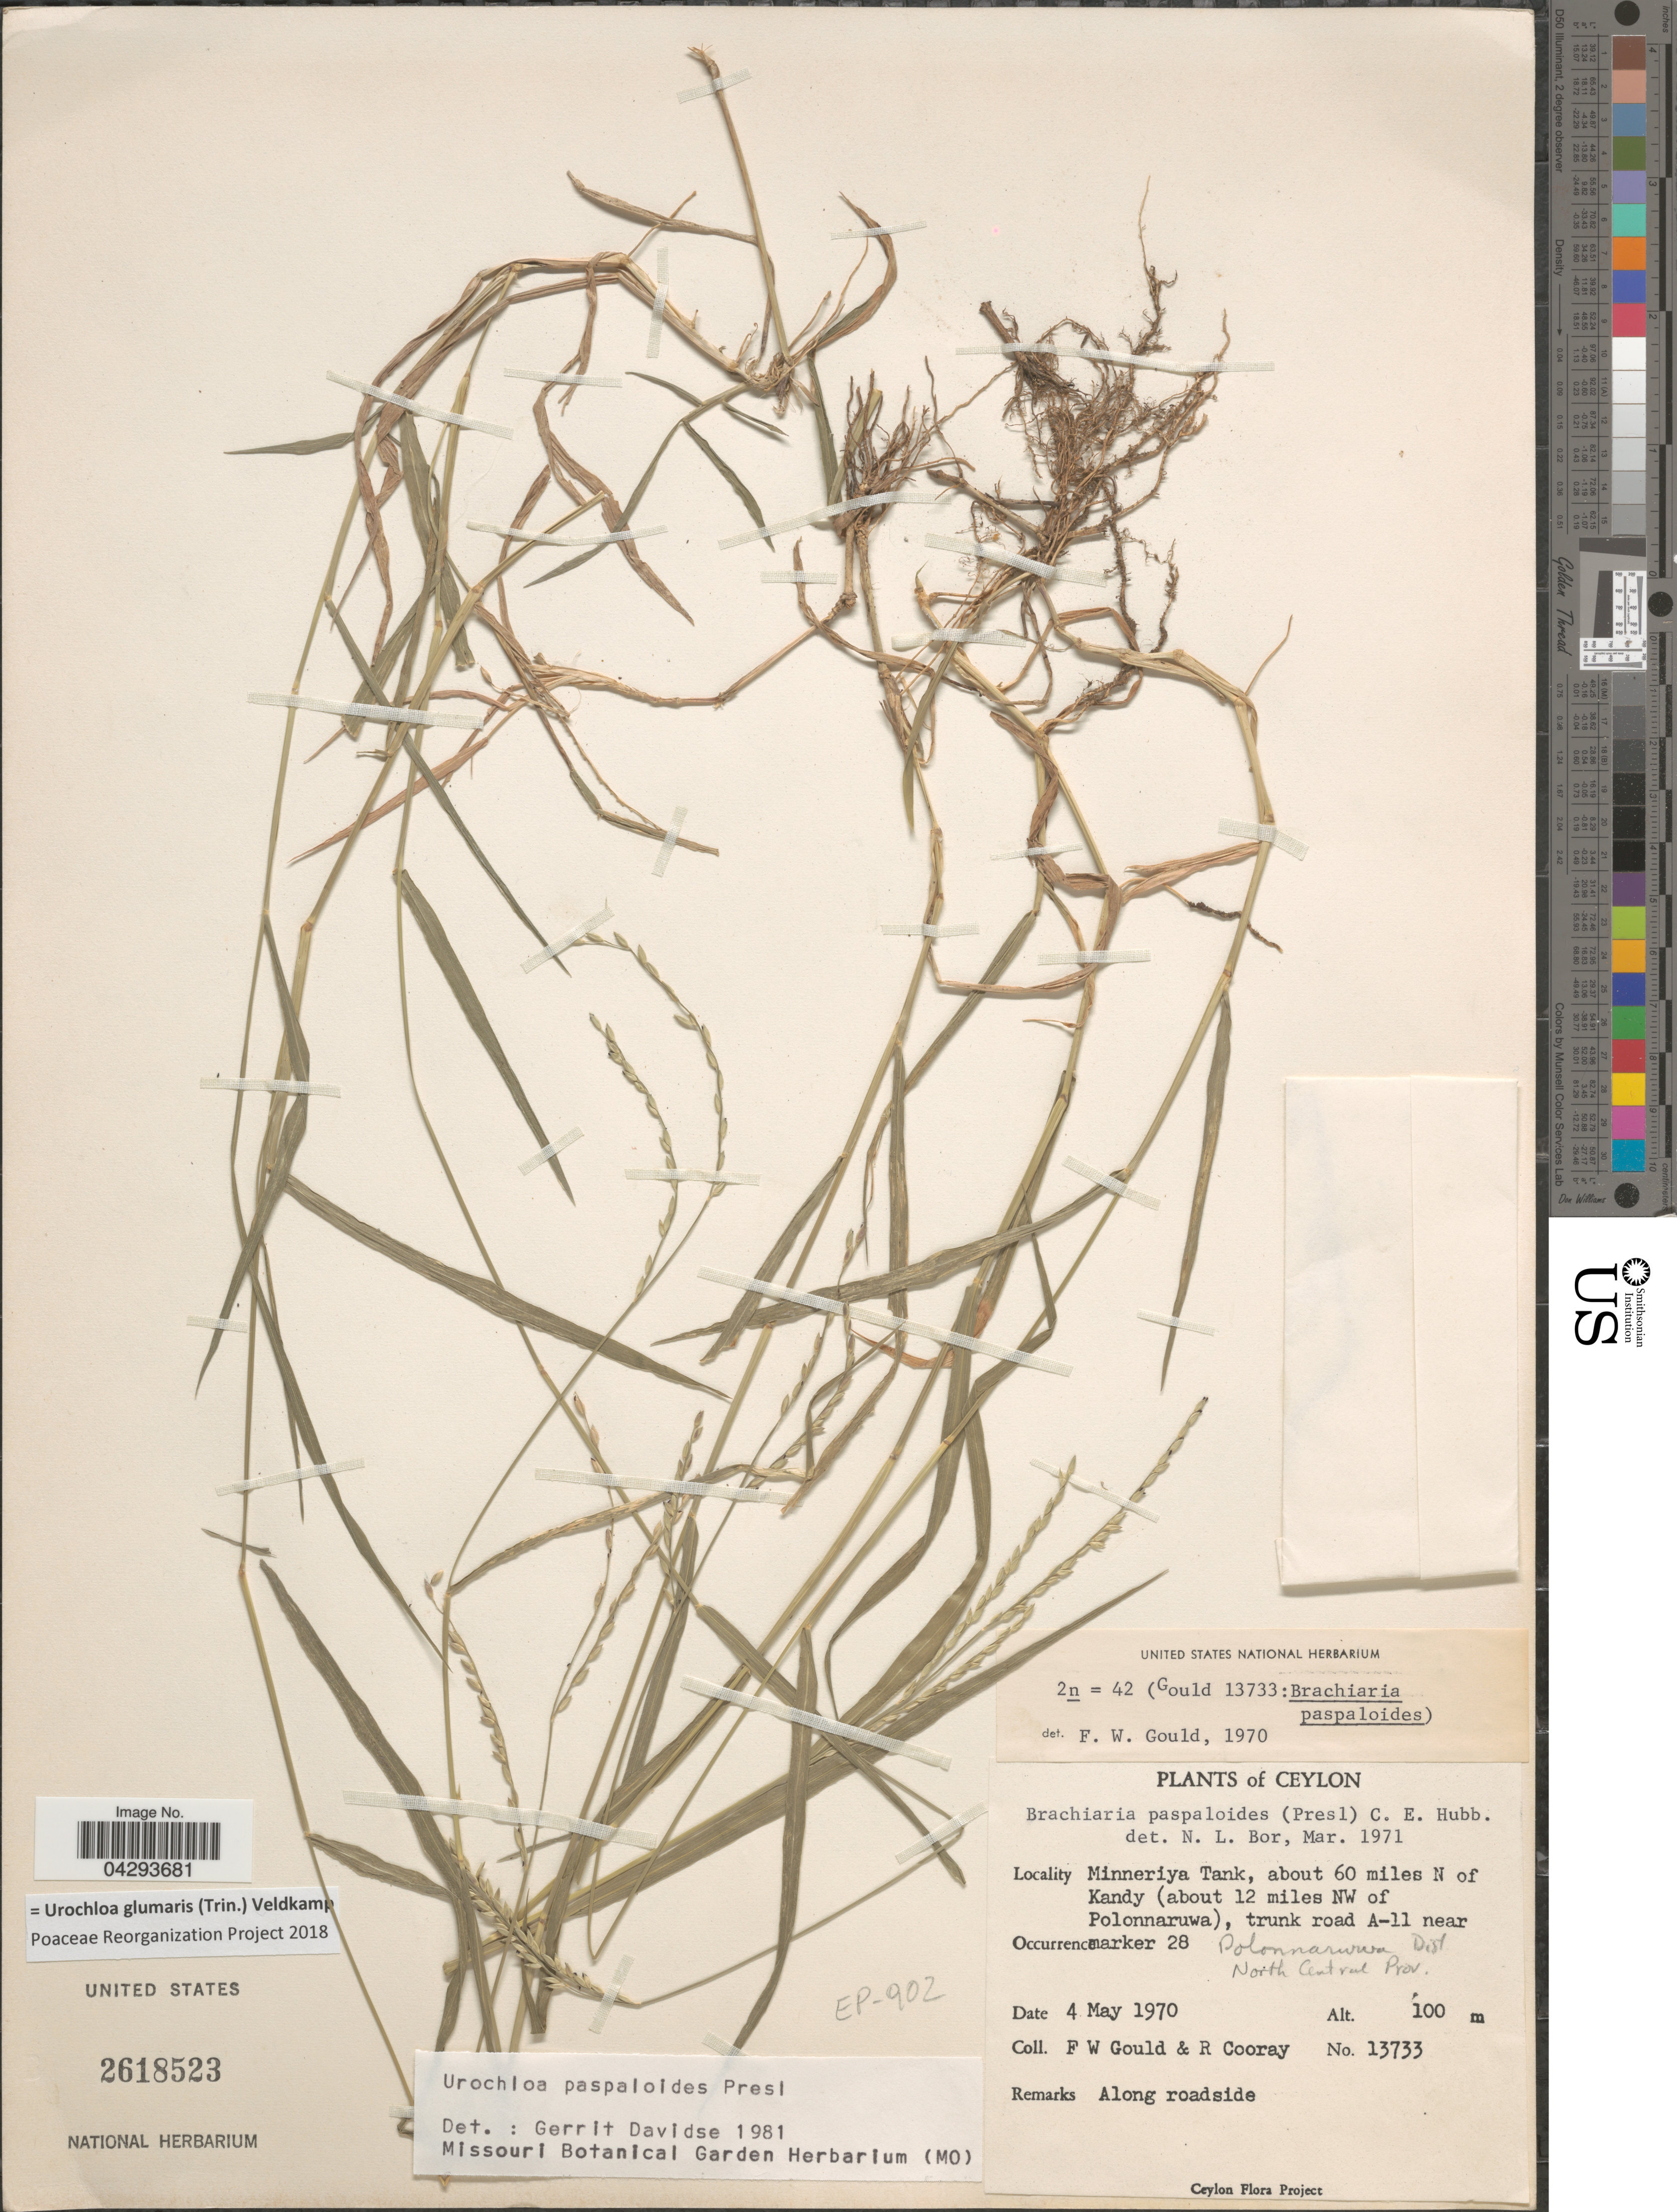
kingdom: Plantae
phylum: Tracheophyta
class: Liliopsida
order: Poales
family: Poaceae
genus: Urochloa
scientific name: Urochloa glumaris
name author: (Trin.) Veldkamp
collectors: F. W. Gould & R. Cooray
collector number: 13733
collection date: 1970-05-04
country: Sri Lanka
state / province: North Central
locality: Ceylon. Minneriya Tank, about 60 miles N of Kandy (about 12 miles NW of Polonnaruwa), trunk road A-11 near marker 28. Polonnarwura [interpreted] Dist.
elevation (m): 100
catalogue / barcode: US 2618523